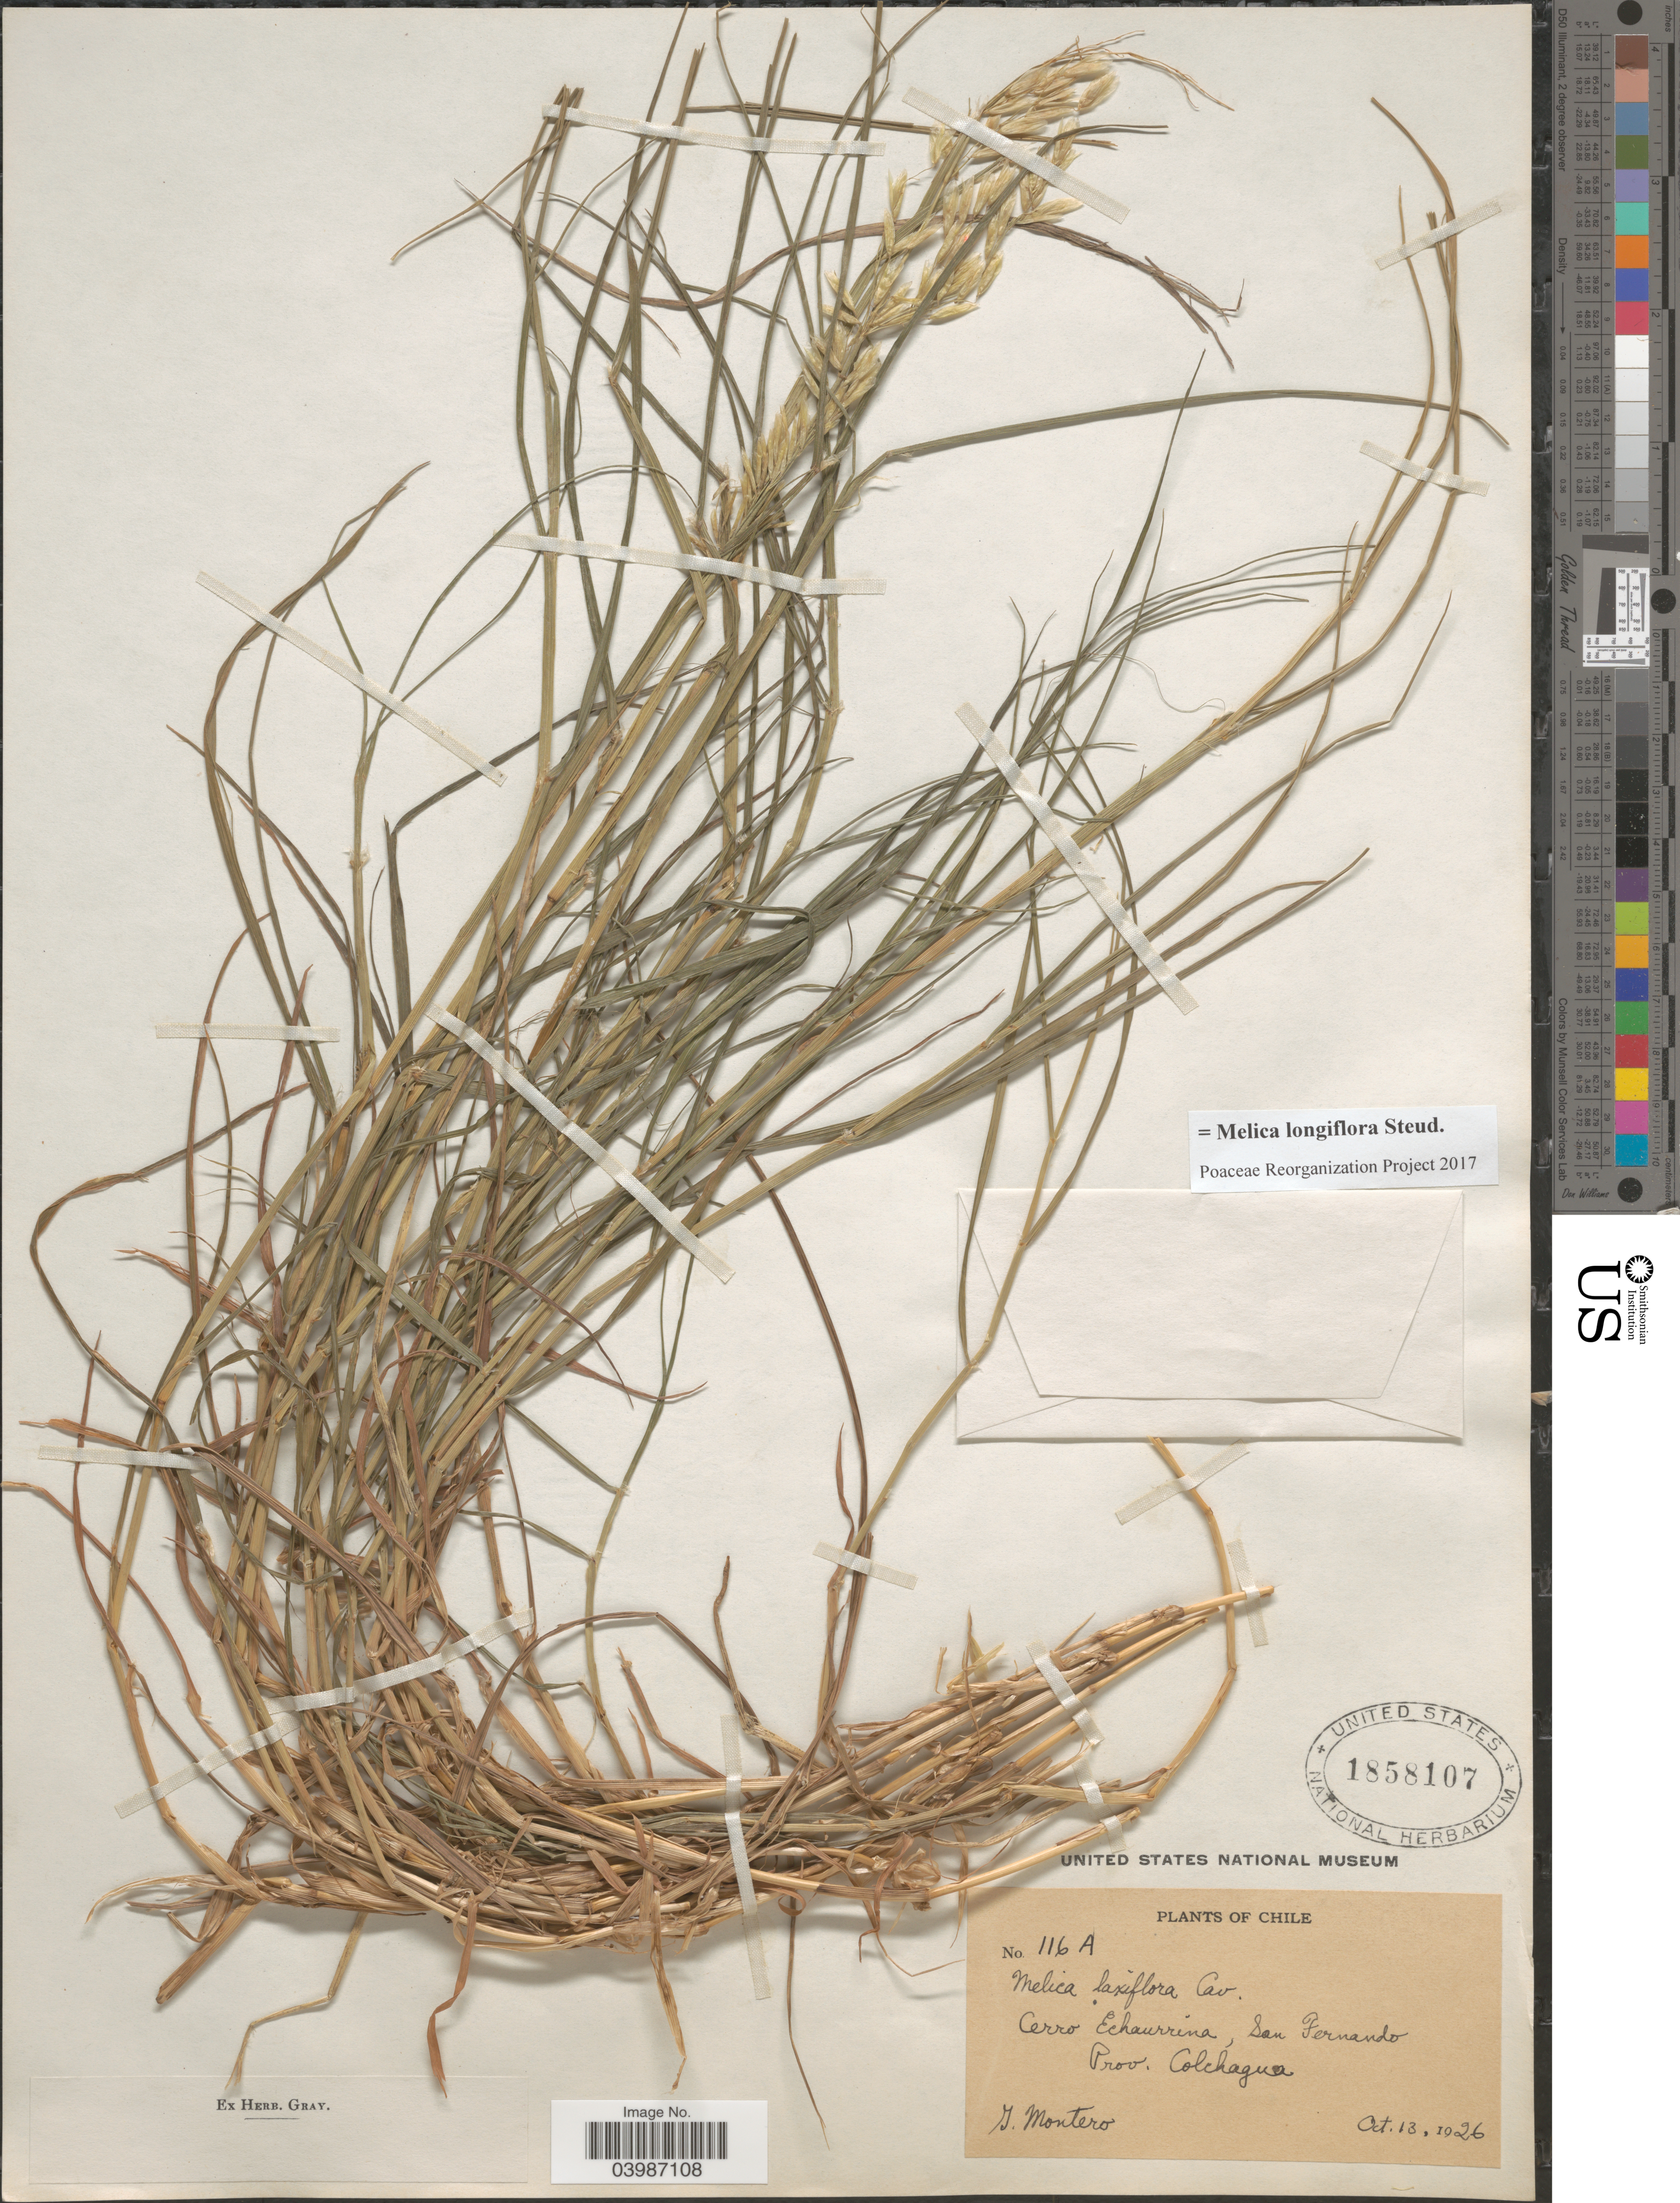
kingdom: Plantae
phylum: Tracheophyta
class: Liliopsida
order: Poales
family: Poaceae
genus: Melica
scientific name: Melica longiflora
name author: Steud.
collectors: I. Montero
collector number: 116 A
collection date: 1926-10-13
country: Chile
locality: Cerro Echaurrina, San Fernando. Prov. Colchagua.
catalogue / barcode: US 1858107